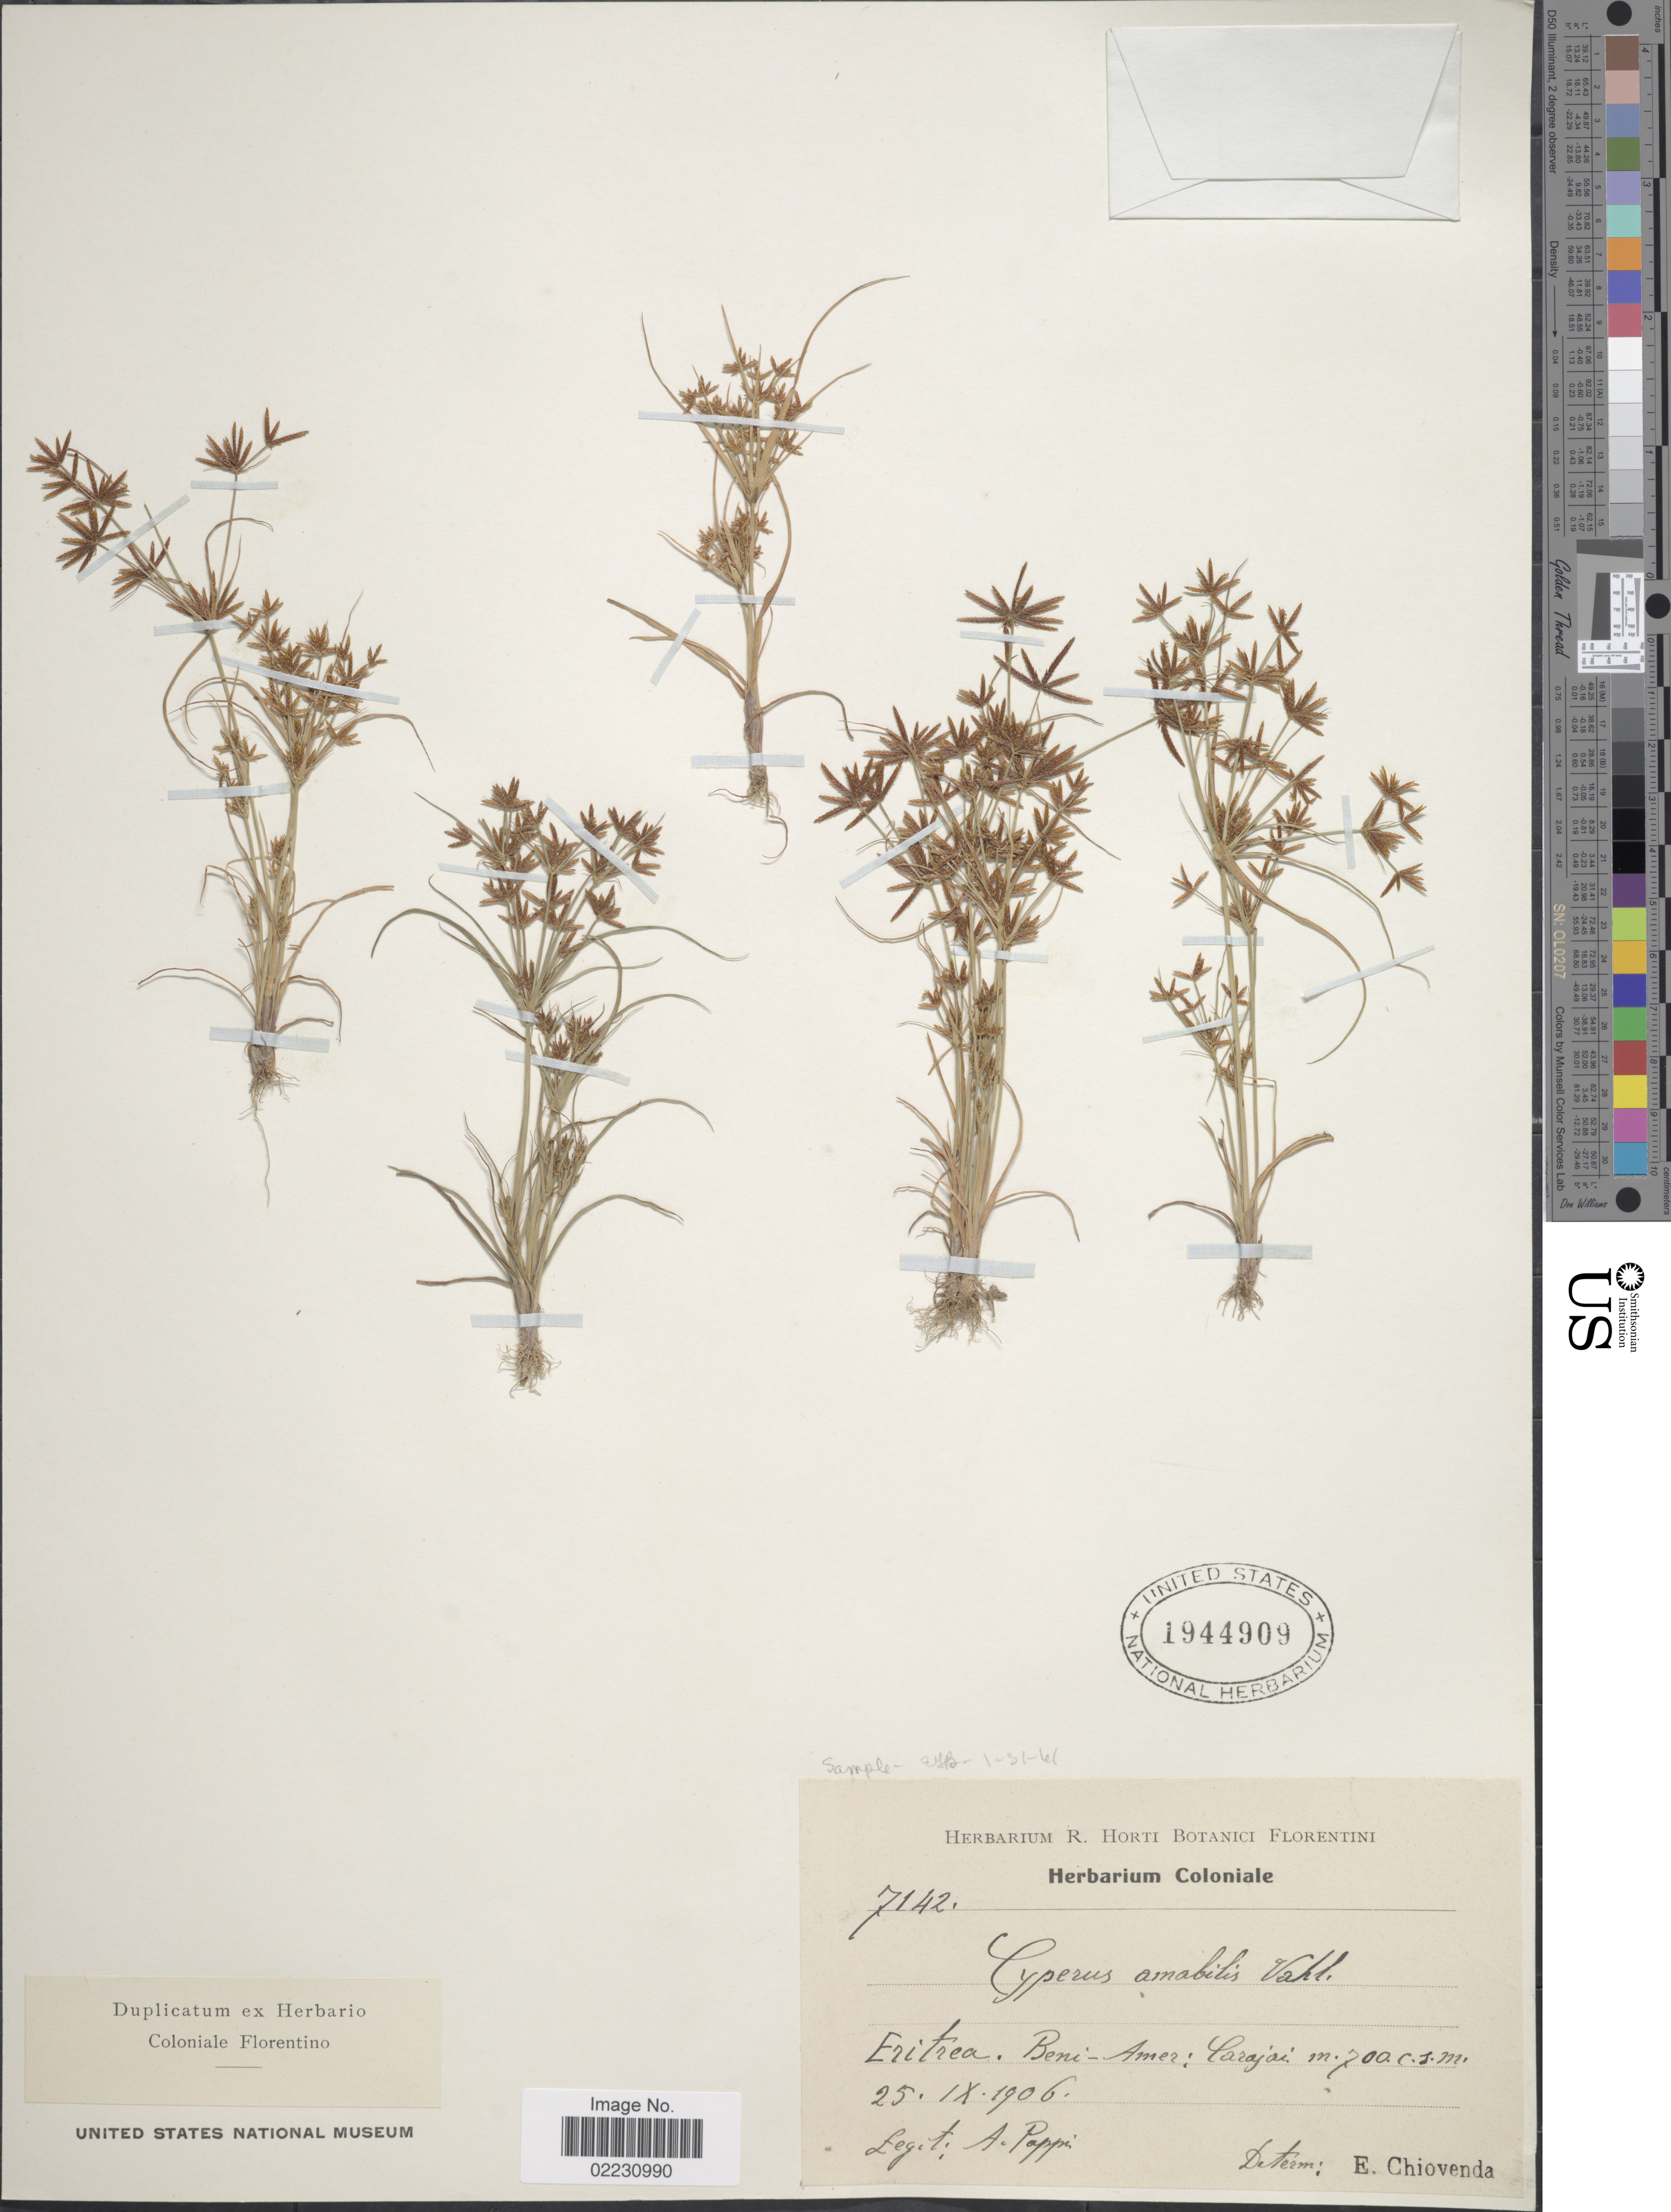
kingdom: Plantae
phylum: Tracheophyta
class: Liliopsida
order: Poales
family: Cyperaceae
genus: Cyperus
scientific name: Cyperus amabilis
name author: Vahl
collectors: A. Pappi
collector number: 7142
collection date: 1906-09-25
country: Eritrea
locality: Eritea. Beni-Amer: Carjai.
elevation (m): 700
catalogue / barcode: US 1944909